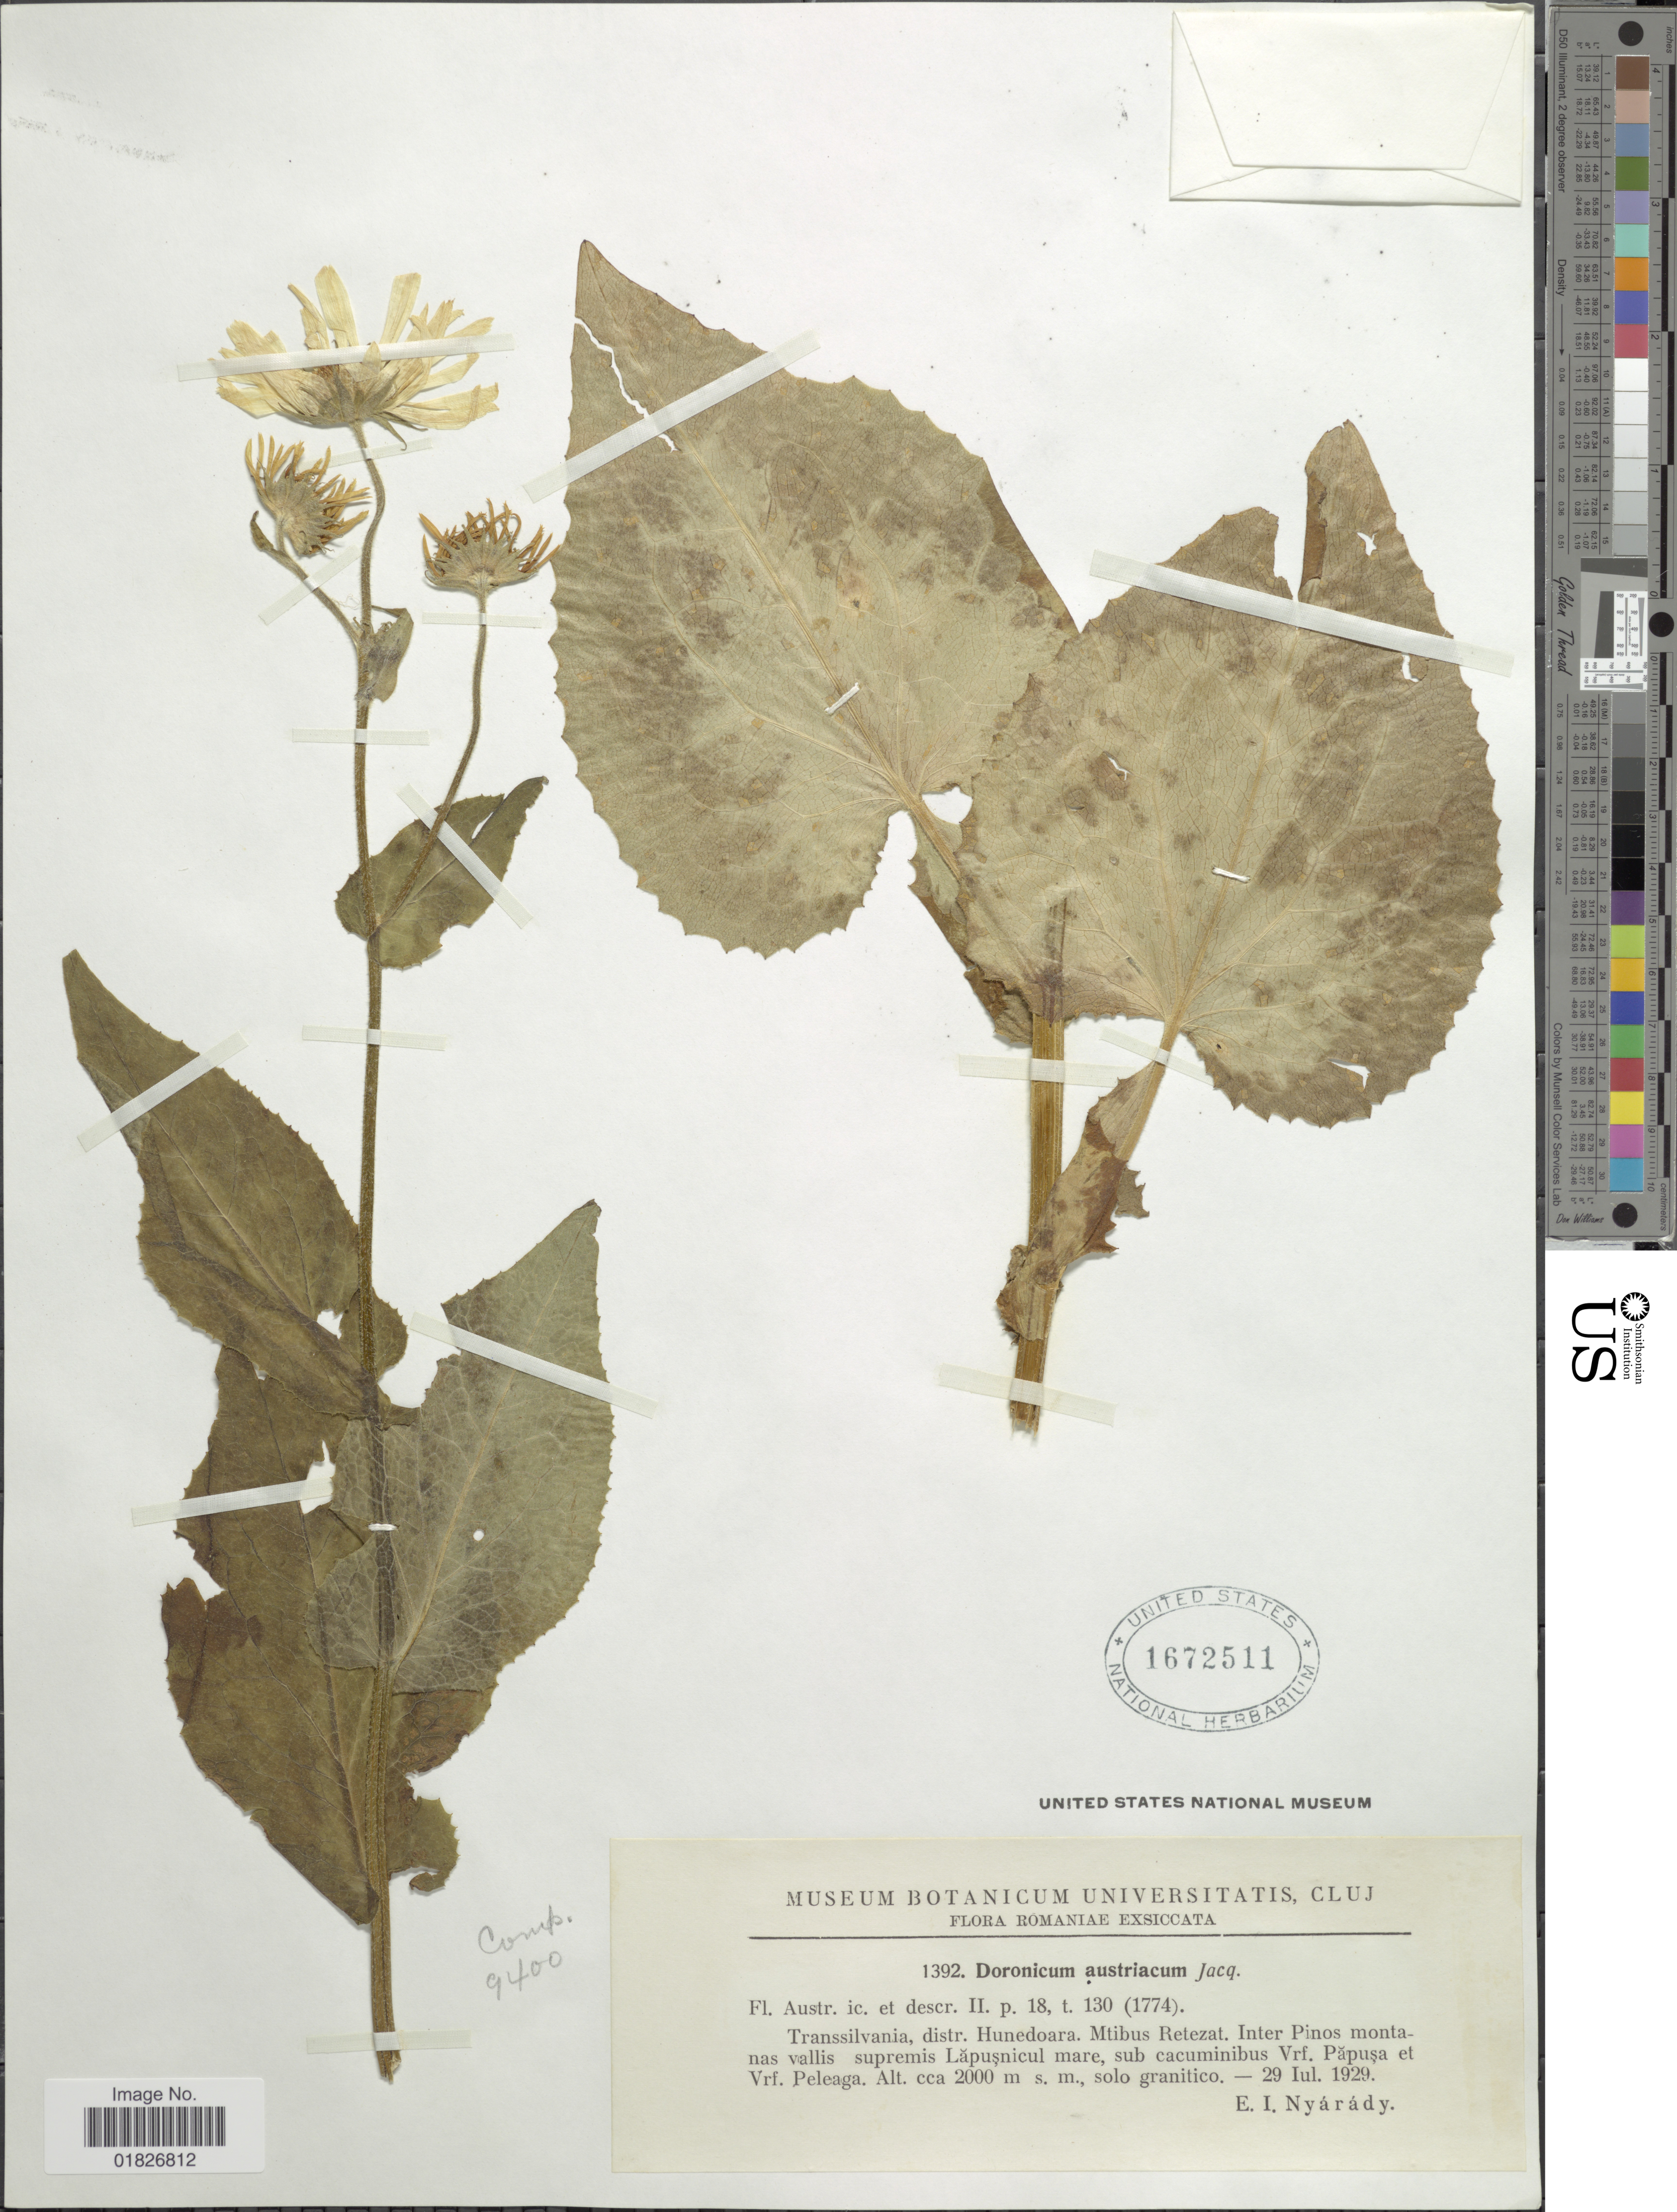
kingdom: Plantae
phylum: Tracheophyta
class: Magnoliopsida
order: Asterales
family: Asteraceae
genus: Doronicum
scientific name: Doronicum austriacum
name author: Jacq.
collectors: E. Nyárády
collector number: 1392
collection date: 1929-07-29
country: Romania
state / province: Hunedoara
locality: Transsilvania, Mtibus Retezat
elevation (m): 2000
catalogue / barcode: US 1672511